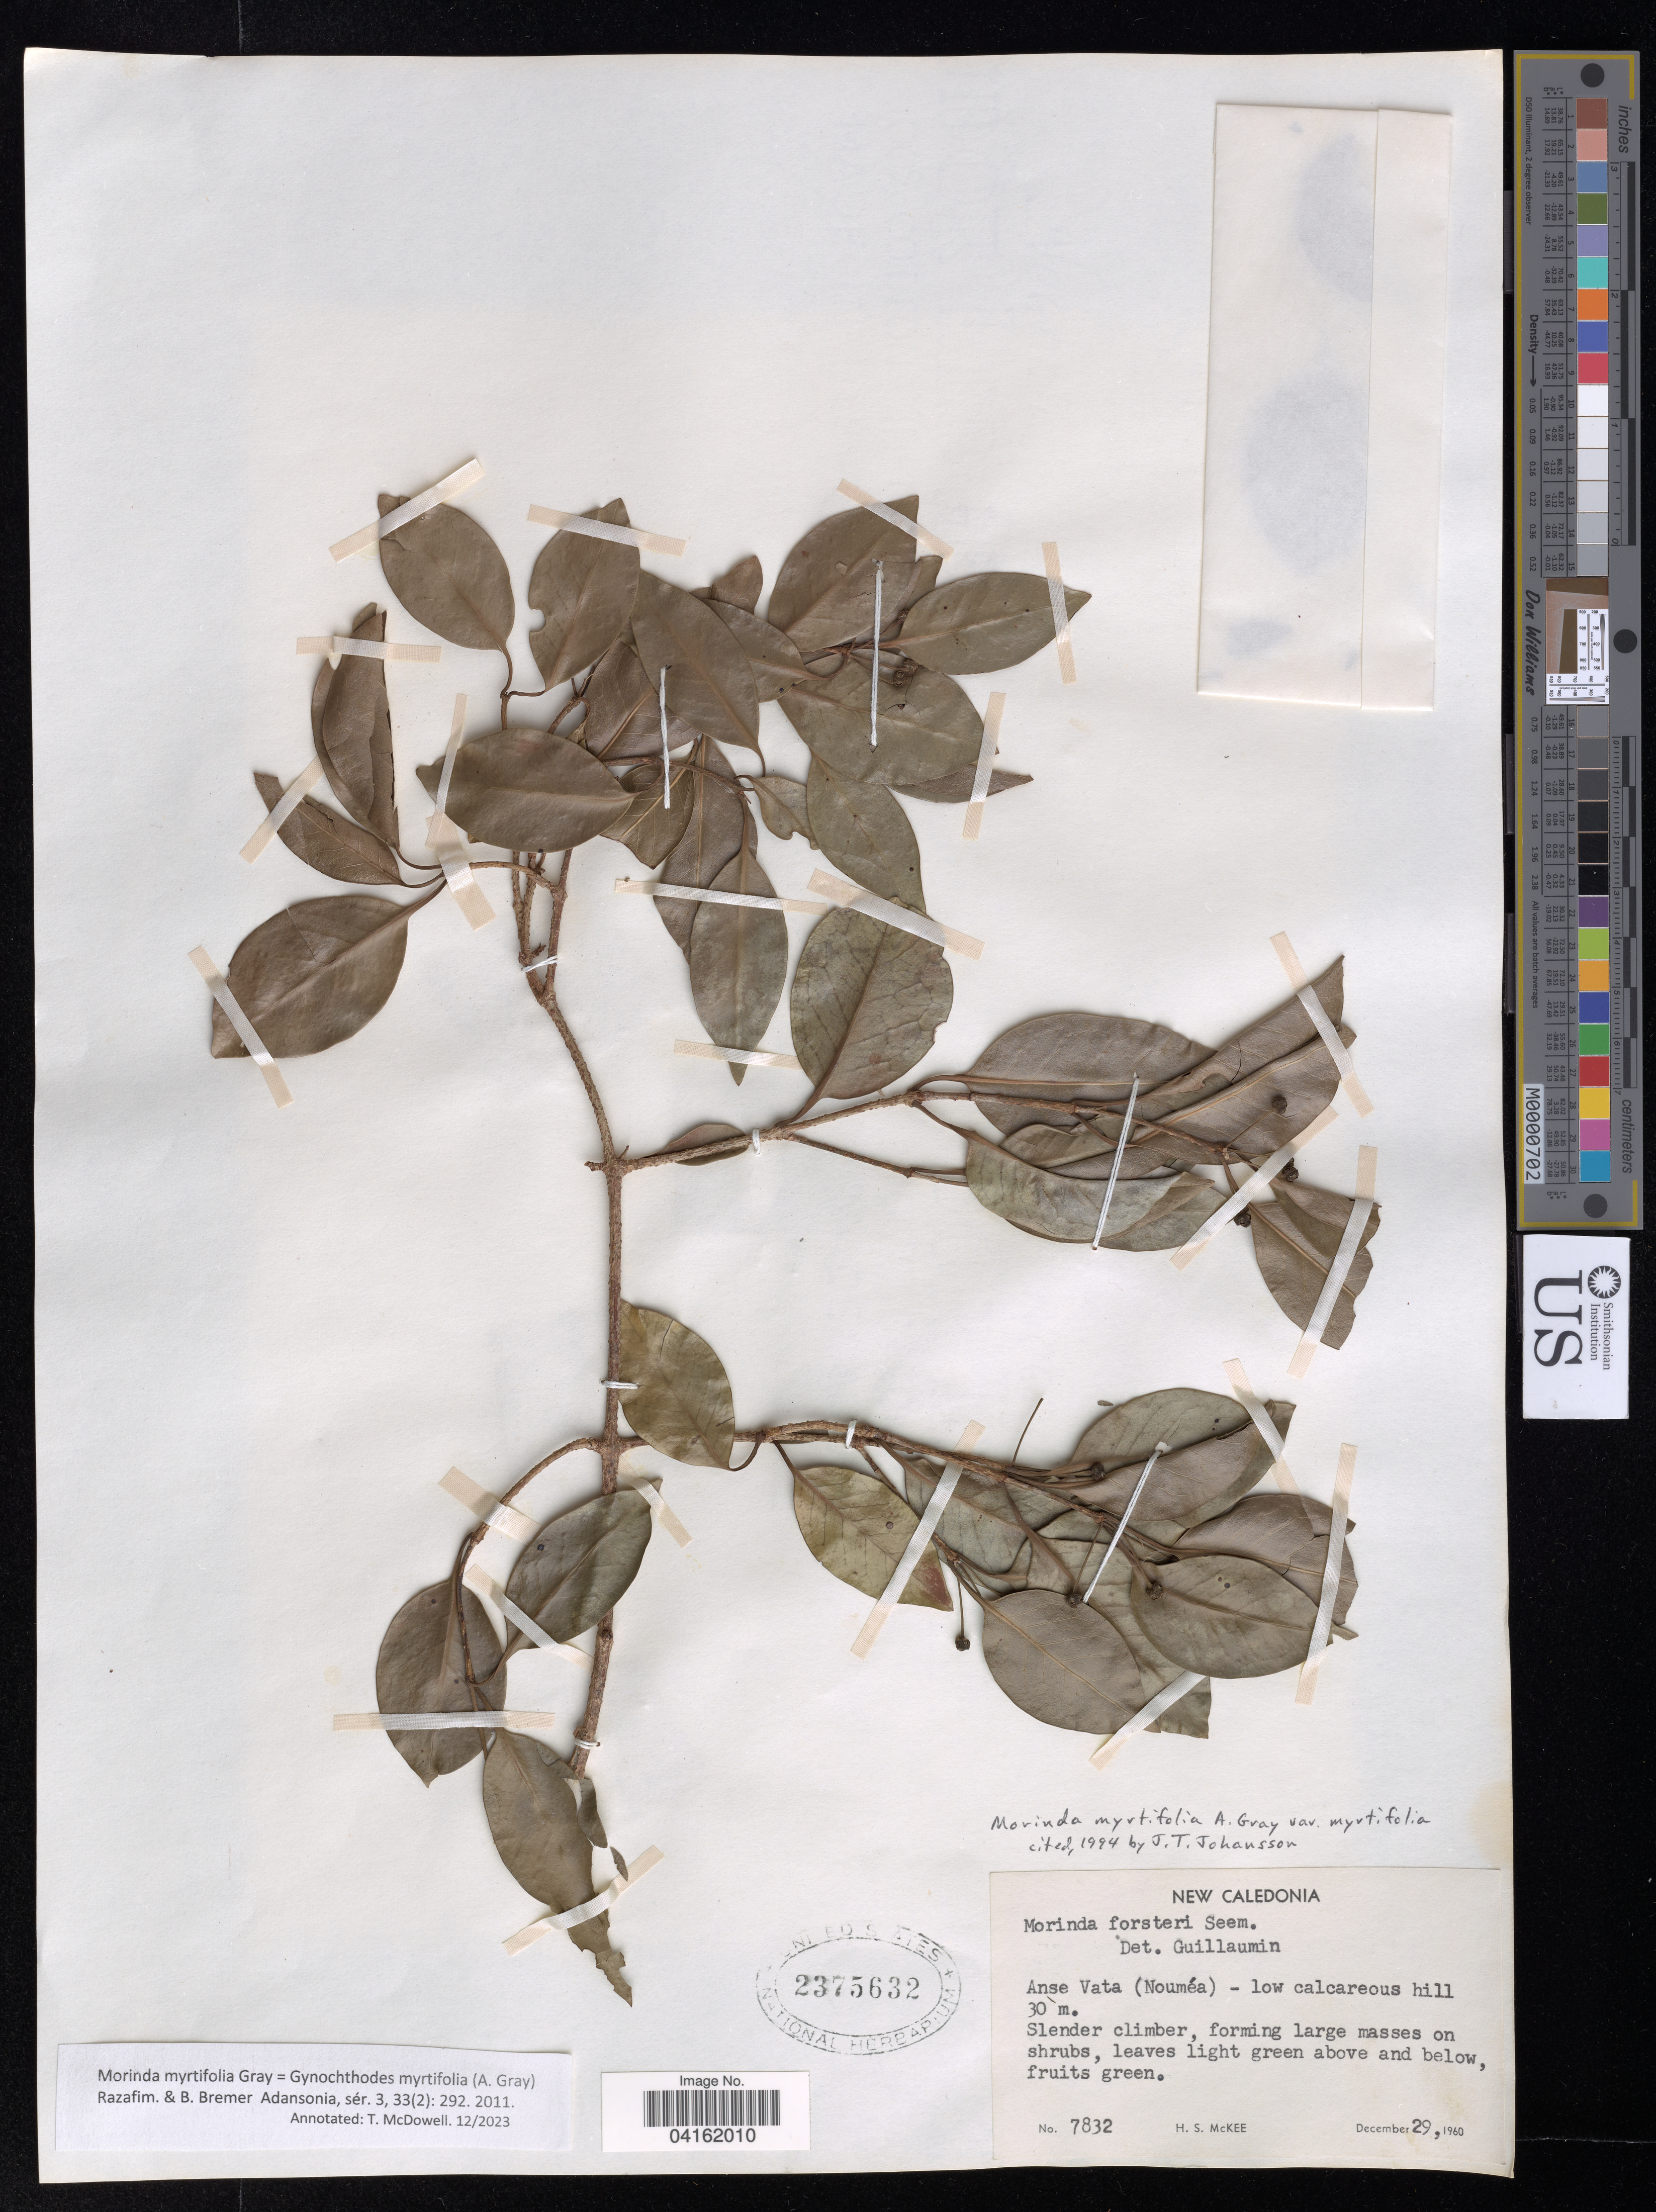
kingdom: Plantae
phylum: Tracheophyta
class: Magnoliopsida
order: Gentianales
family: Rubiaceae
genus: Morinda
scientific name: Morinda myrtifolia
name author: A. Gray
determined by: McDowell, T.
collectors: H. S. McKee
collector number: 7832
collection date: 1960-12-29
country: New Caledonia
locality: Anse Vata (Nouméa).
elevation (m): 30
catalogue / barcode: US 2375632